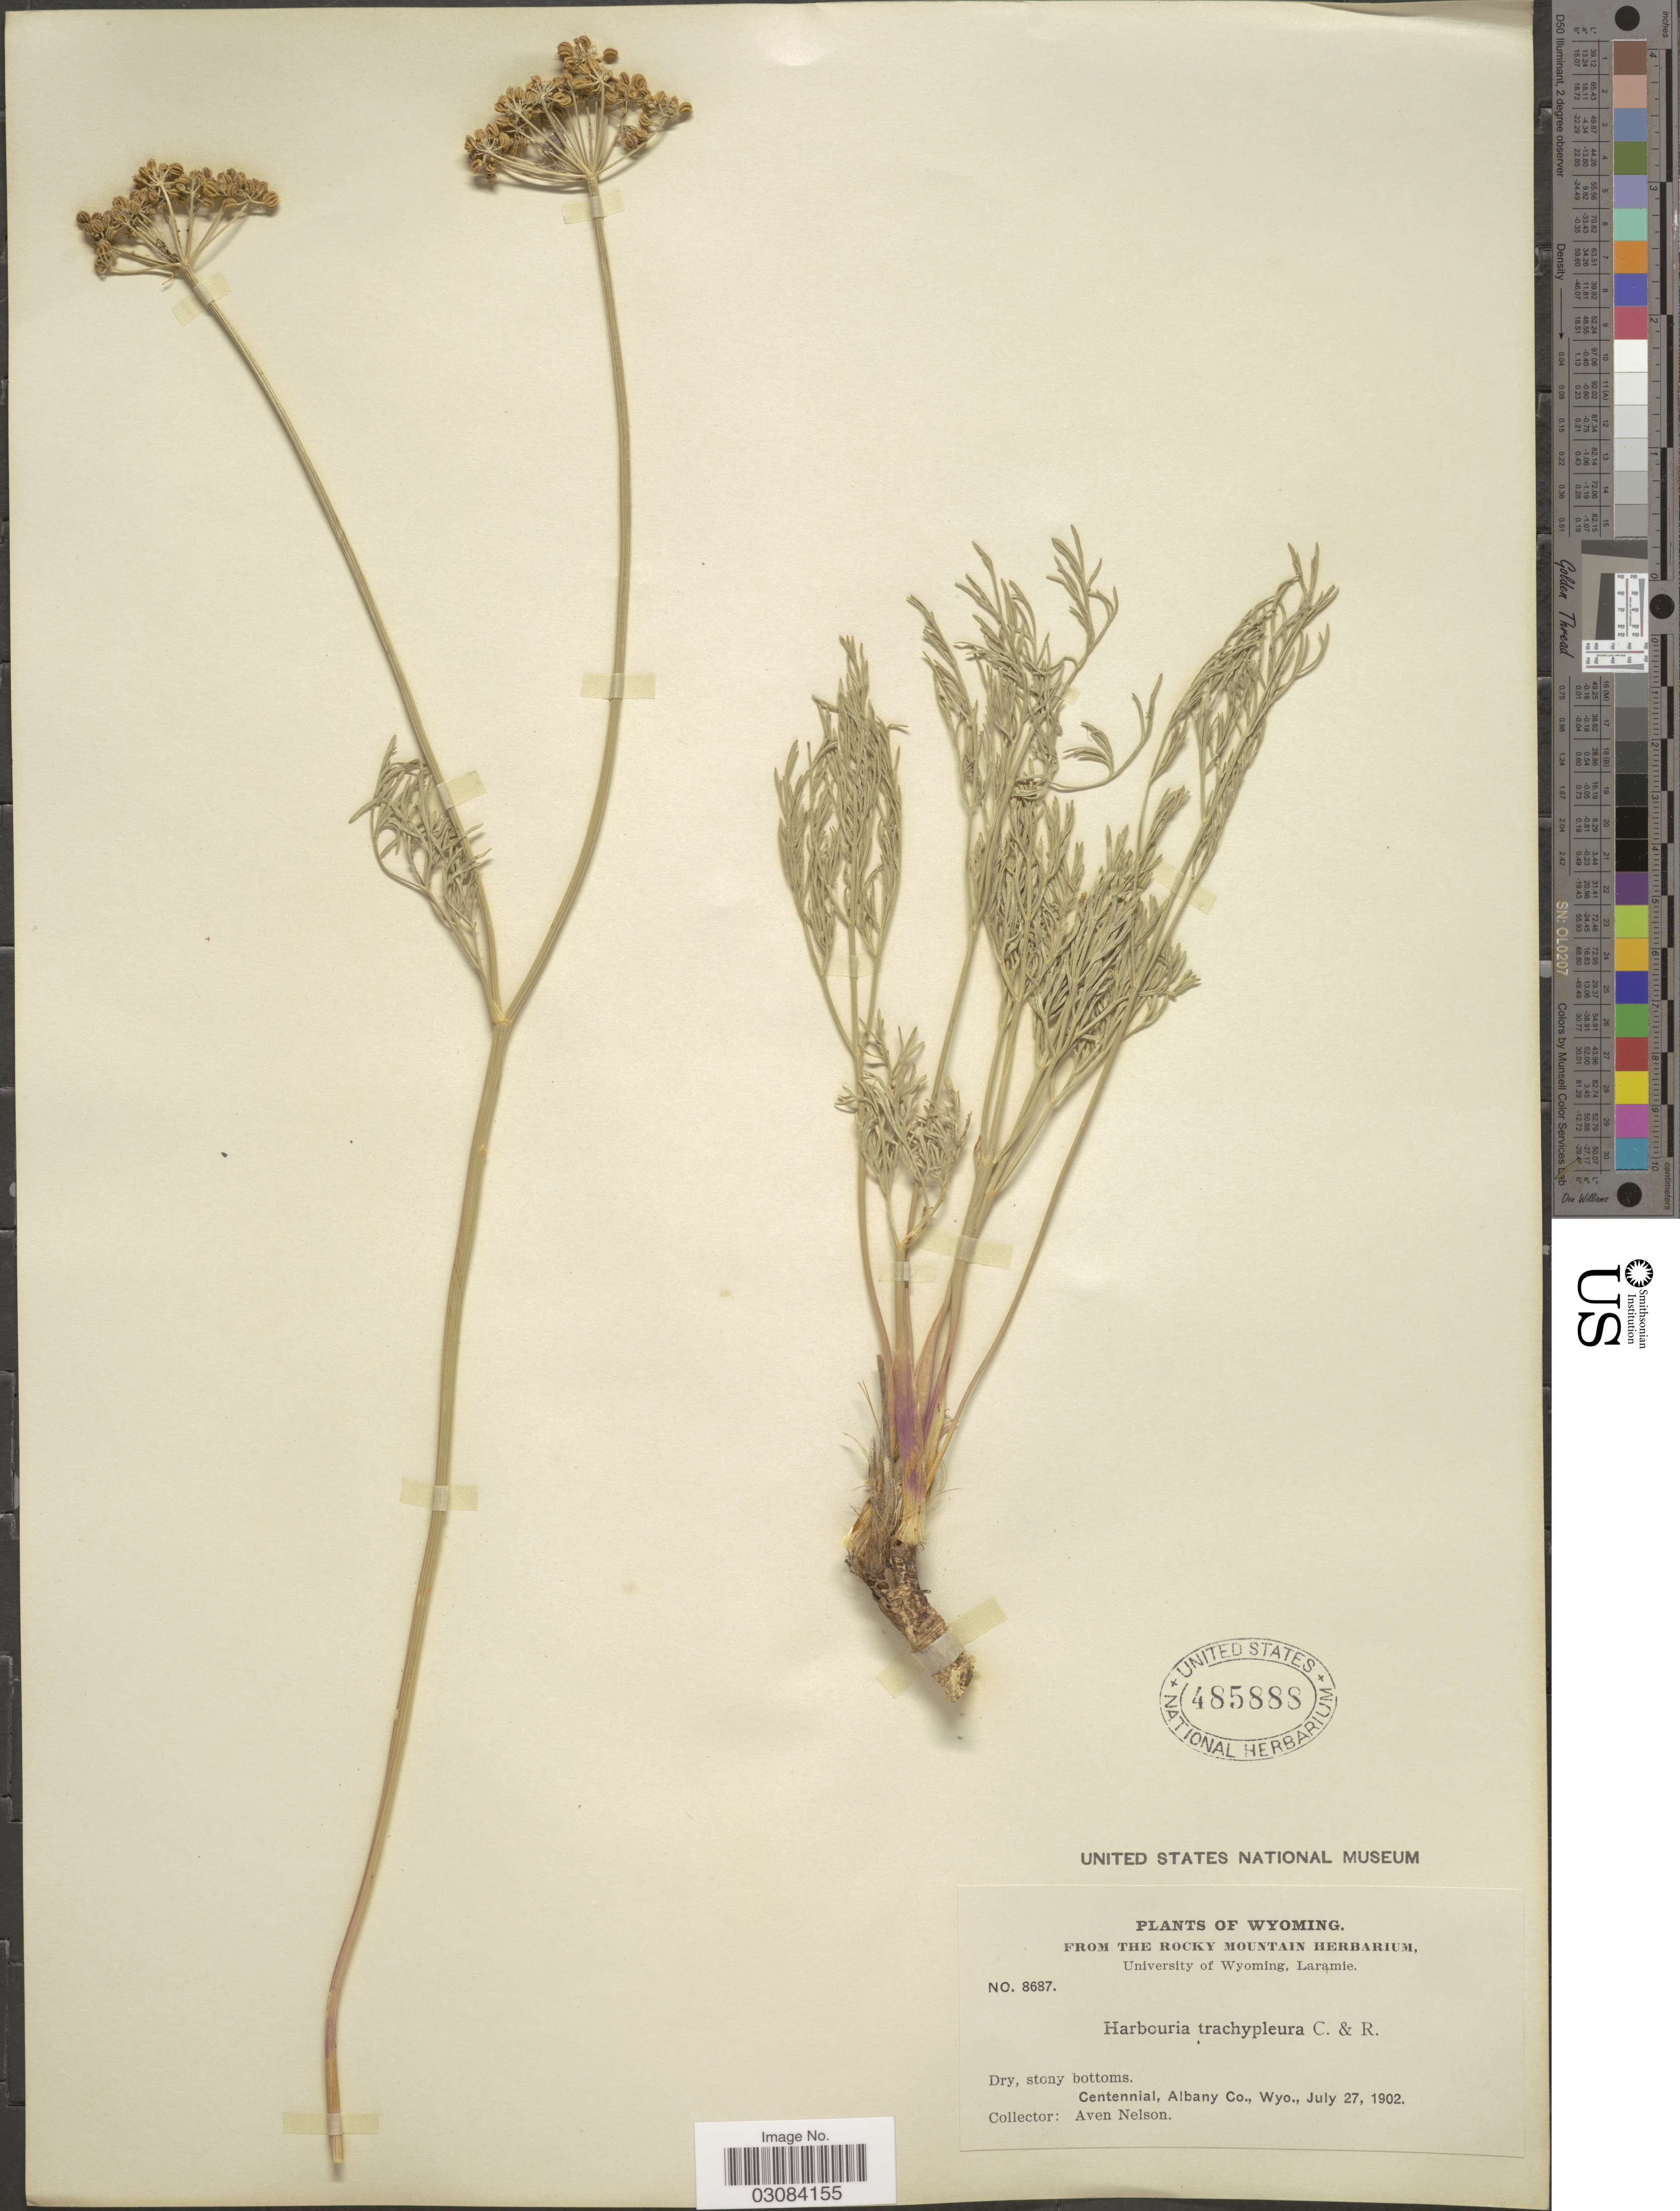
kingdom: Plantae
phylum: Tracheophyta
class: Magnoliopsida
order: Apiales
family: Apiaceae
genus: Harbouria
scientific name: Harbouria trachypleura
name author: (A. Gray) J.M. Coult. & Rose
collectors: A. Nelson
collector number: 8687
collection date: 1902-07-27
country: United States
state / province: Wyoming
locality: Dry, stony bottoms. Centennial, Albany Co.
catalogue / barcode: US 485888